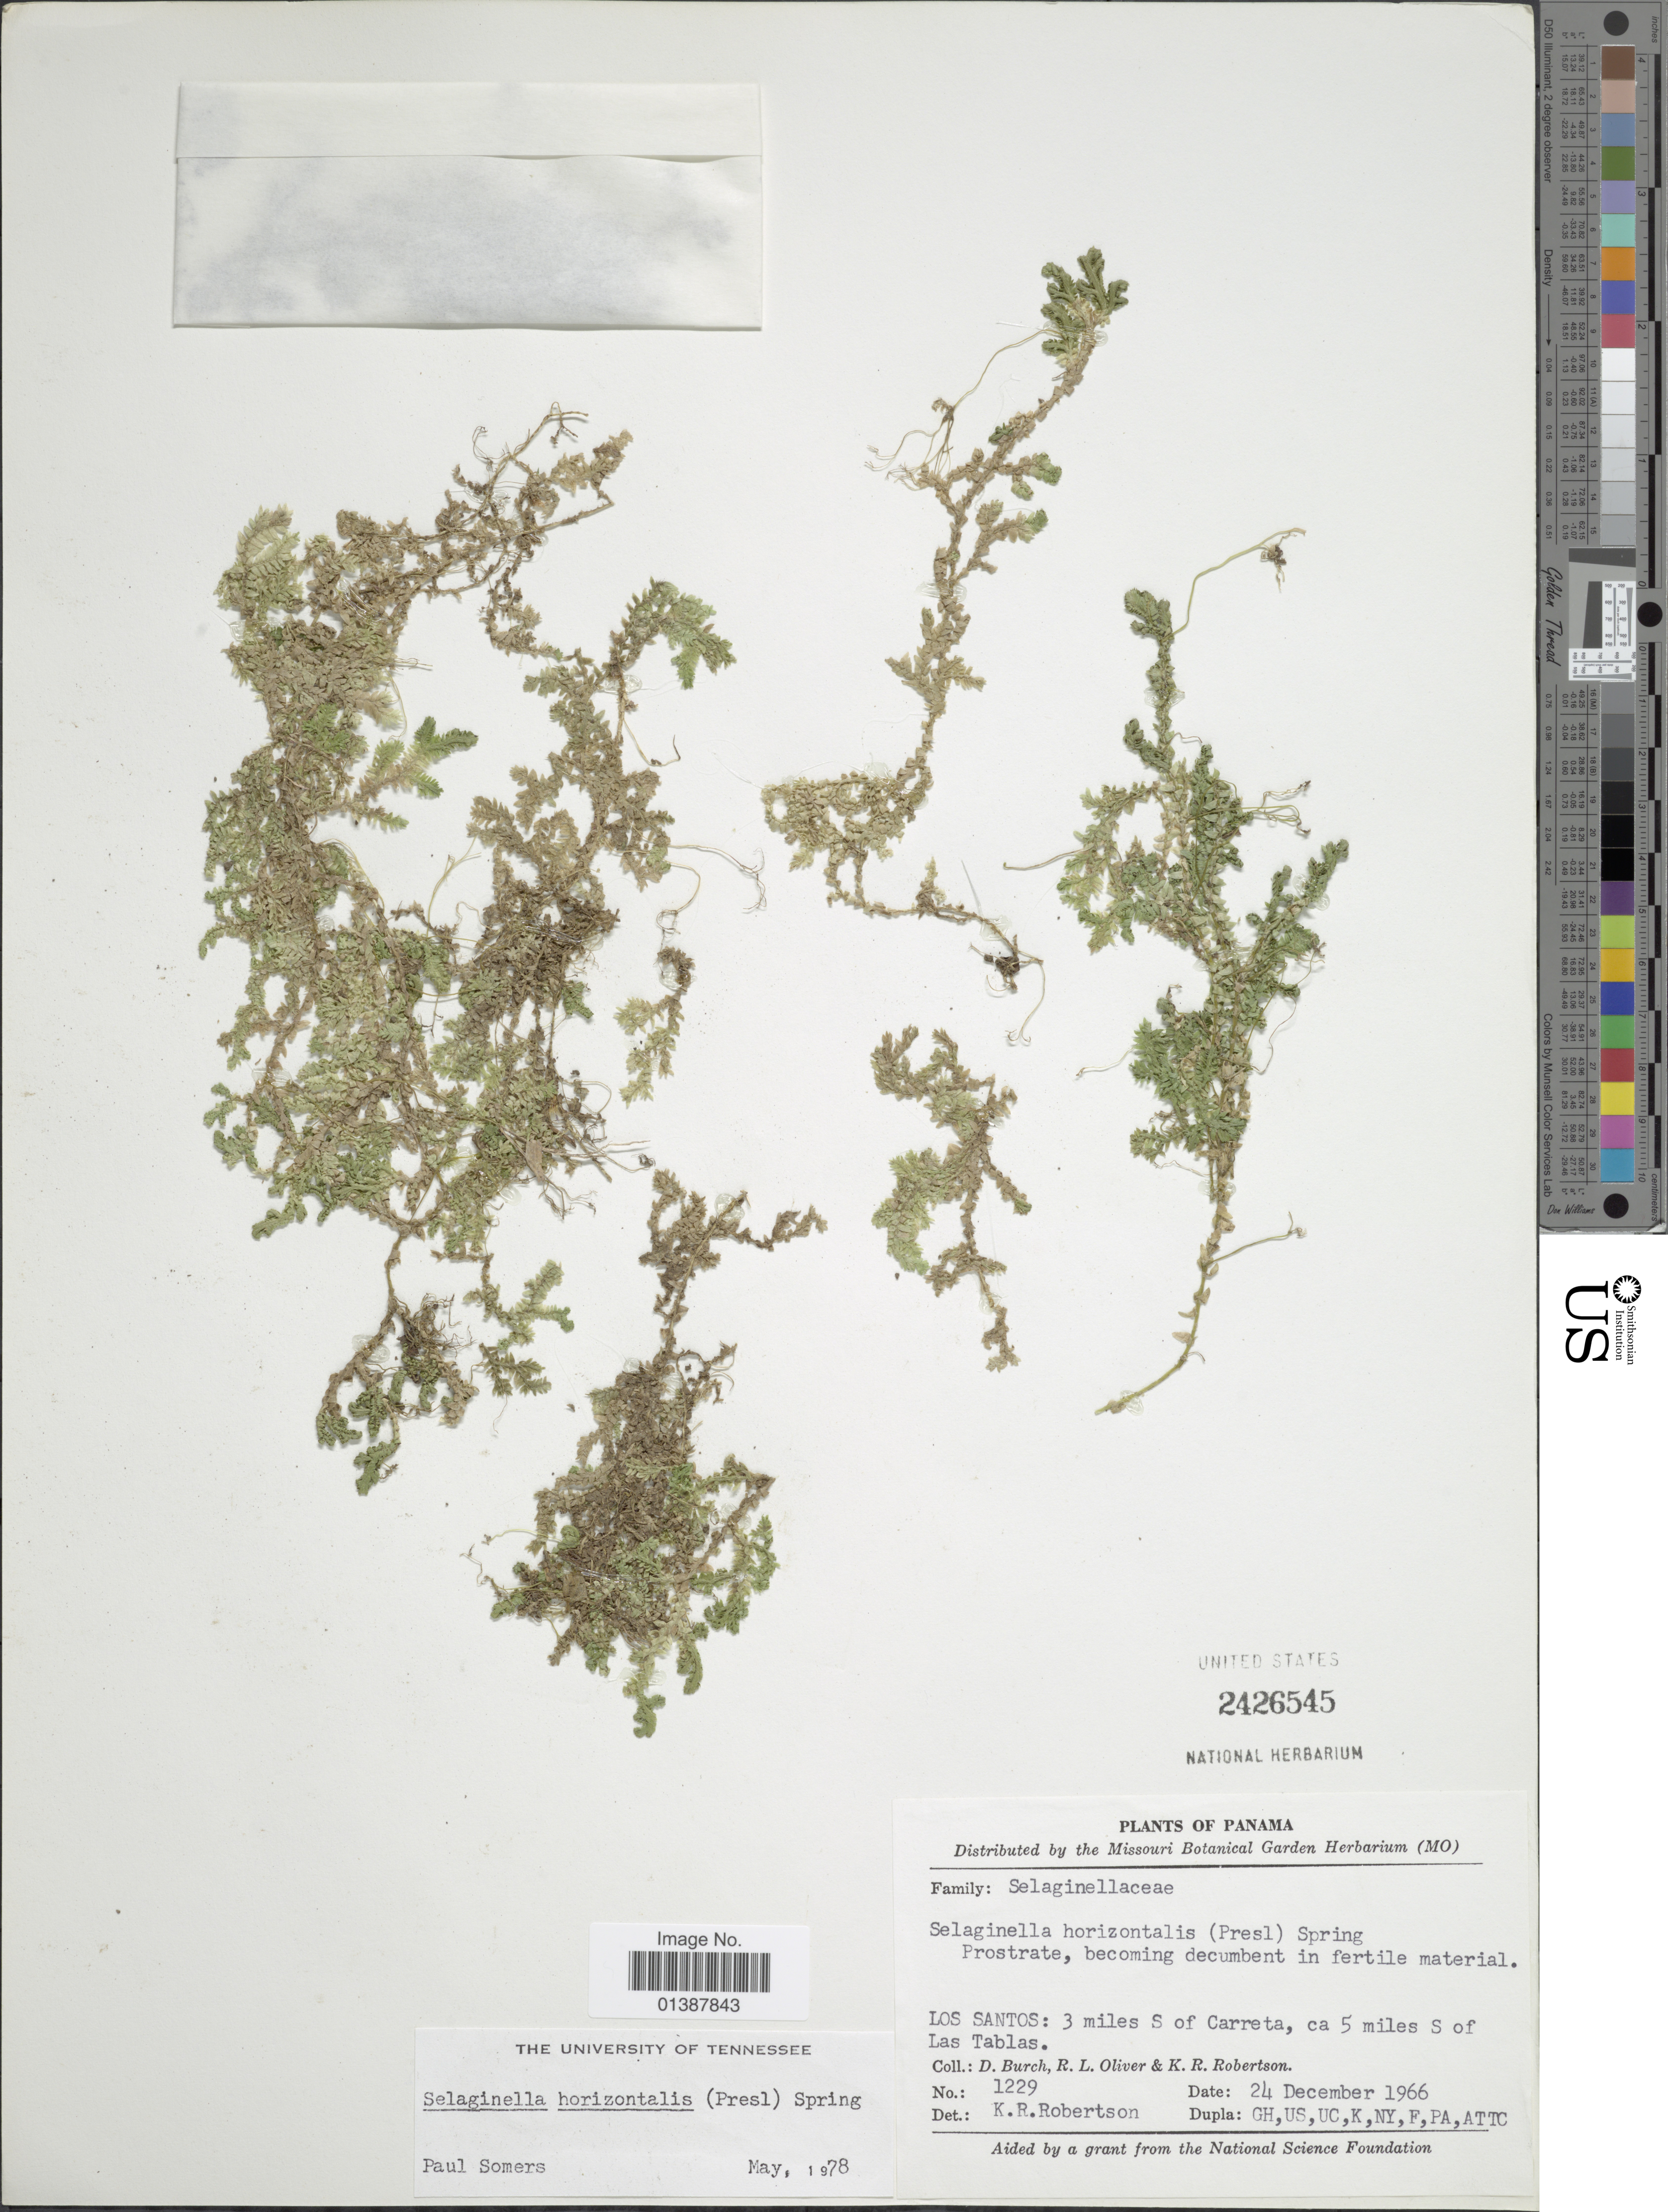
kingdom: Plantae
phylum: Tracheophyta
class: Lycopodiopsida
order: Selaginellales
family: Selaginellaceae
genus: Selaginella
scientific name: Selaginella horizontalis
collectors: D. Burch, R. Oliver & K. Robertson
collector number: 1229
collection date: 1966-12-24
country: Panama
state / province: Los Santos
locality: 3 miles S of Carretera, ca 5 miles S of Las Tablas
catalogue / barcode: US 2426545